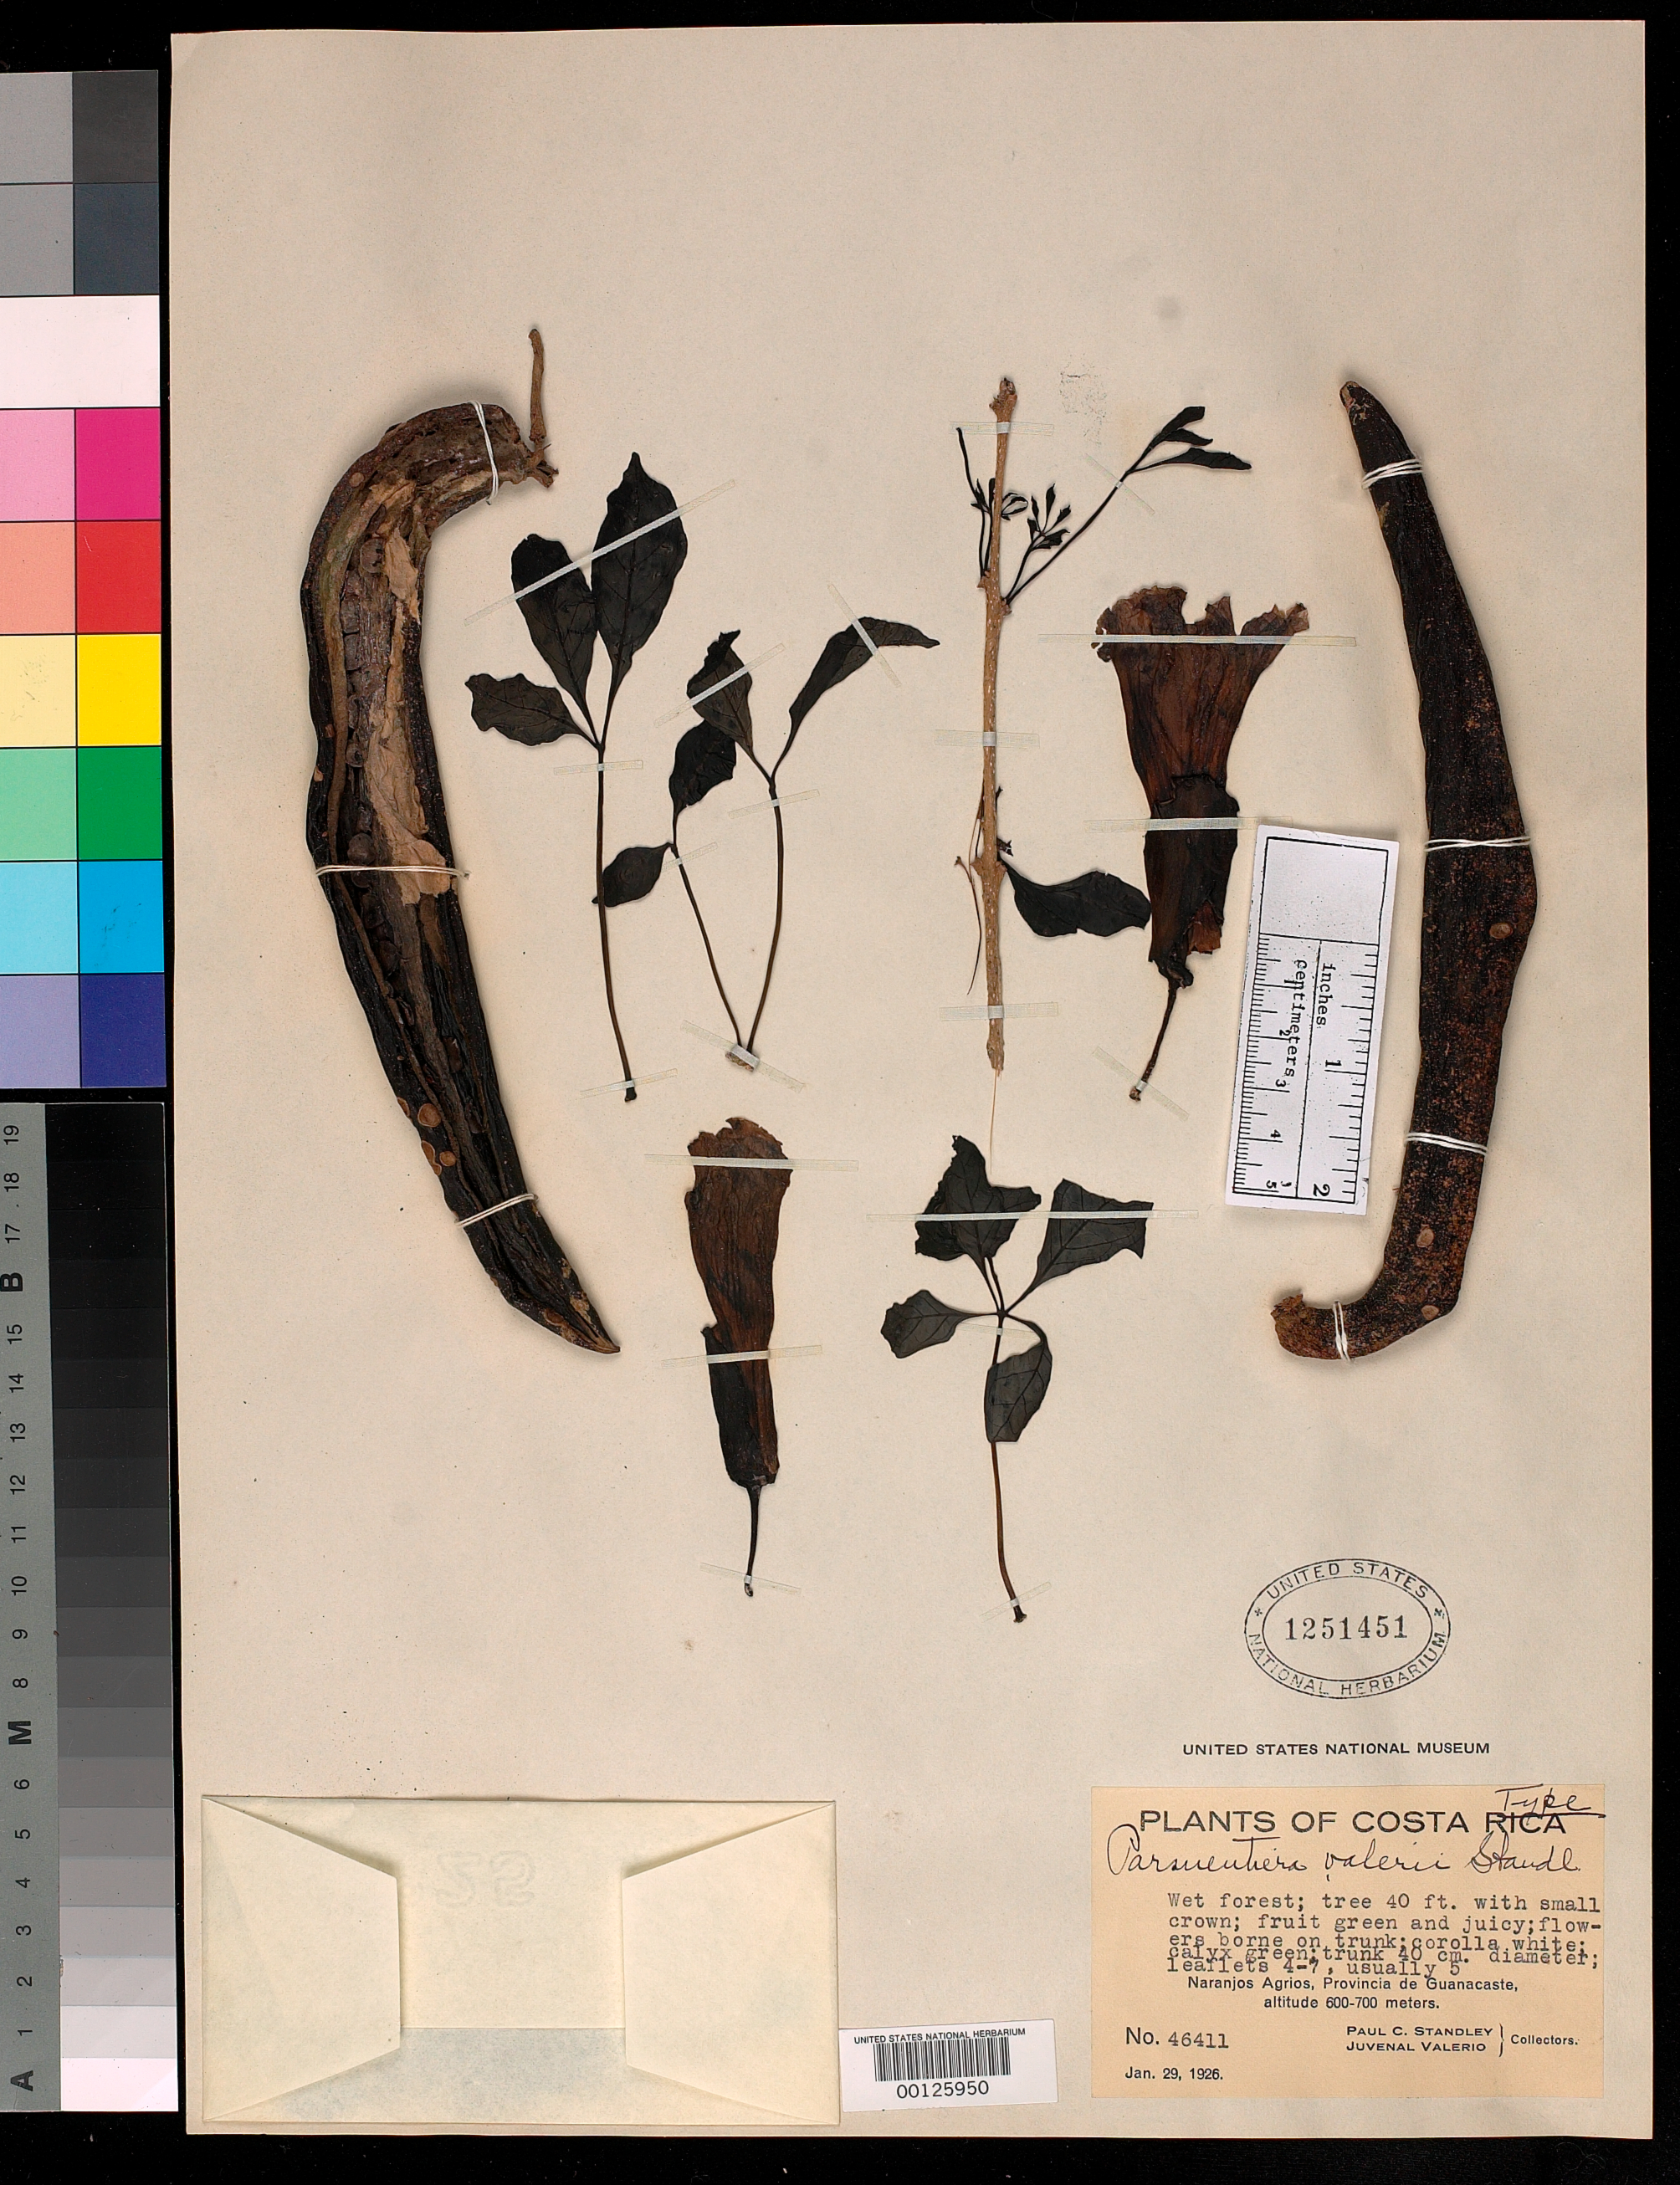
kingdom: Plantae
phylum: Tracheophyta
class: Magnoliopsida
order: Lamiales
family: Bignoniaceae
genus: Parmentiera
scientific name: Parmentiera valerioi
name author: Standl.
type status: Holotype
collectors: P. C. Standley & J. Valerio R.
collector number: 46411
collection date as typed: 29 Jan 1926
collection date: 1926-01-29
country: Costa Rica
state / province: Guanacaste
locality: Near Naranjos Agrios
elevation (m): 600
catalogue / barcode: US 1251451